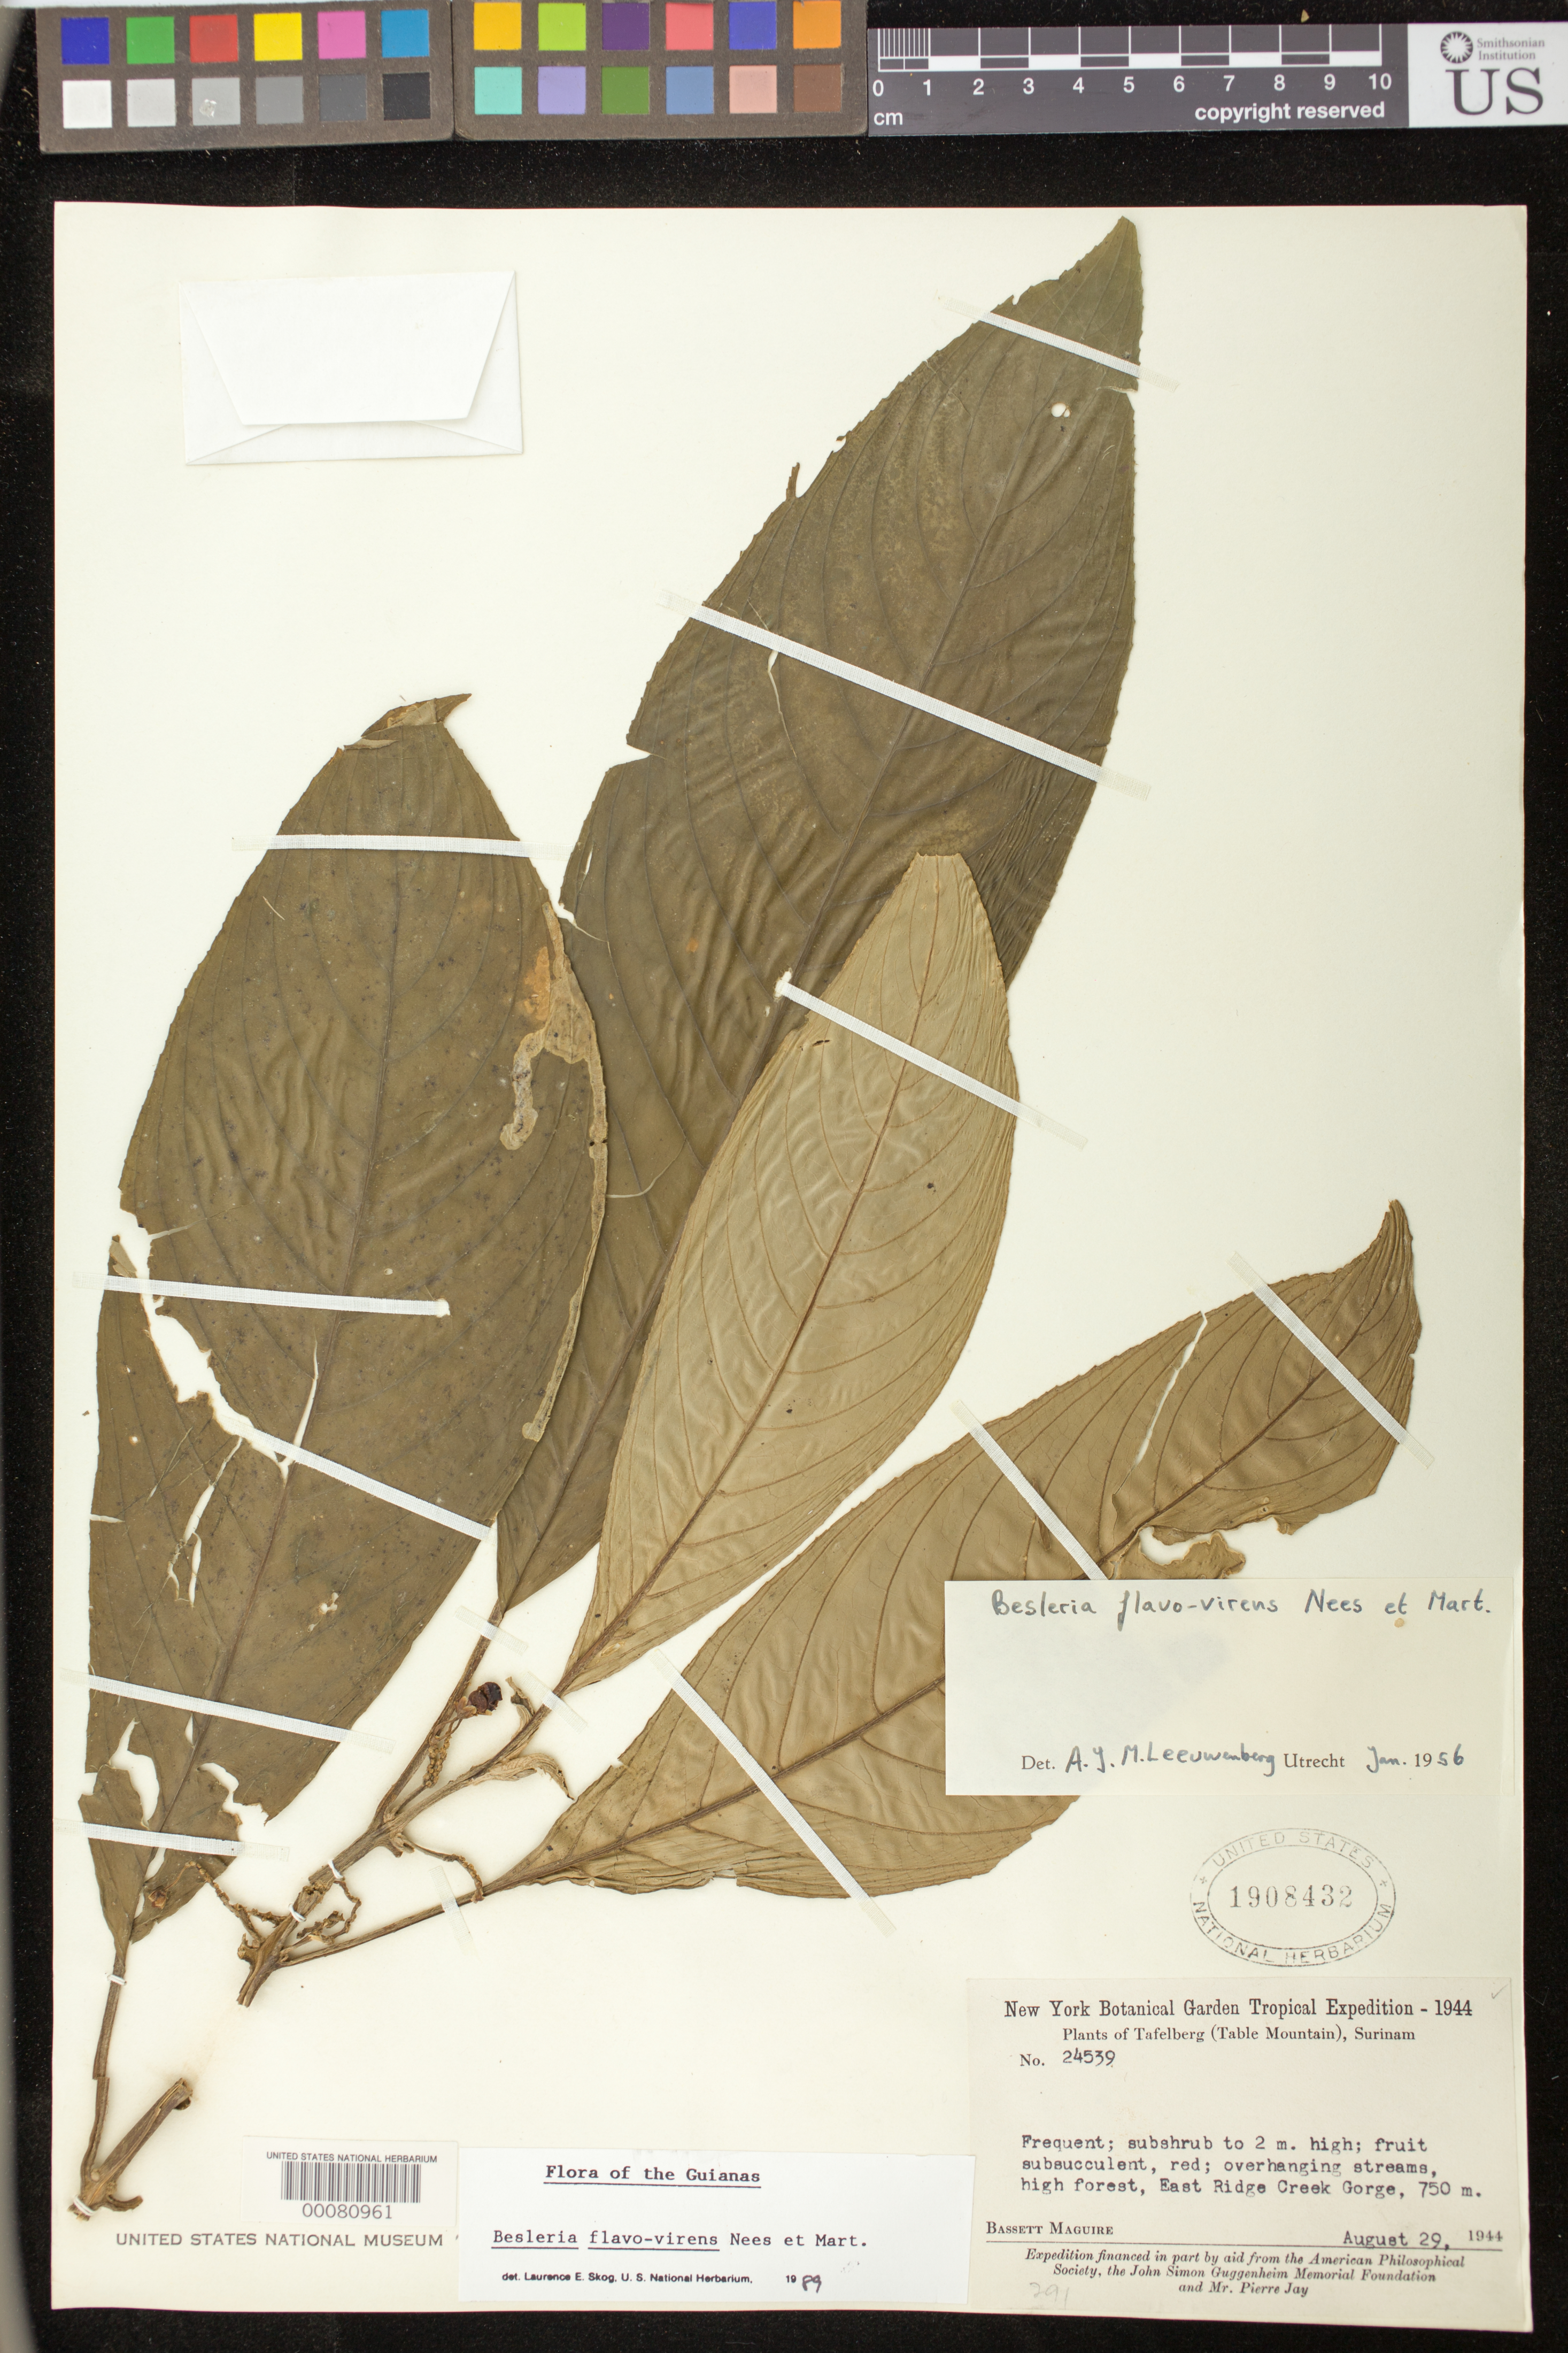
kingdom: Plantae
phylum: Tracheophyta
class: Magnoliopsida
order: Lamiales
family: Gesneriaceae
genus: Besleria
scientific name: Besleria flavo-virens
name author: Nees & Mart.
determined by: Skog, Laurence E.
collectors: B. Maguire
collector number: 24539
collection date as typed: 29 Aug 1944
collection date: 1944-08-29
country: Suriname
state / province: Sipaliwini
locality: Tafelberg, East Ridge Creek Gorge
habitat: Overhanging stream, high forest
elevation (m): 750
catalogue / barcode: US 1908432